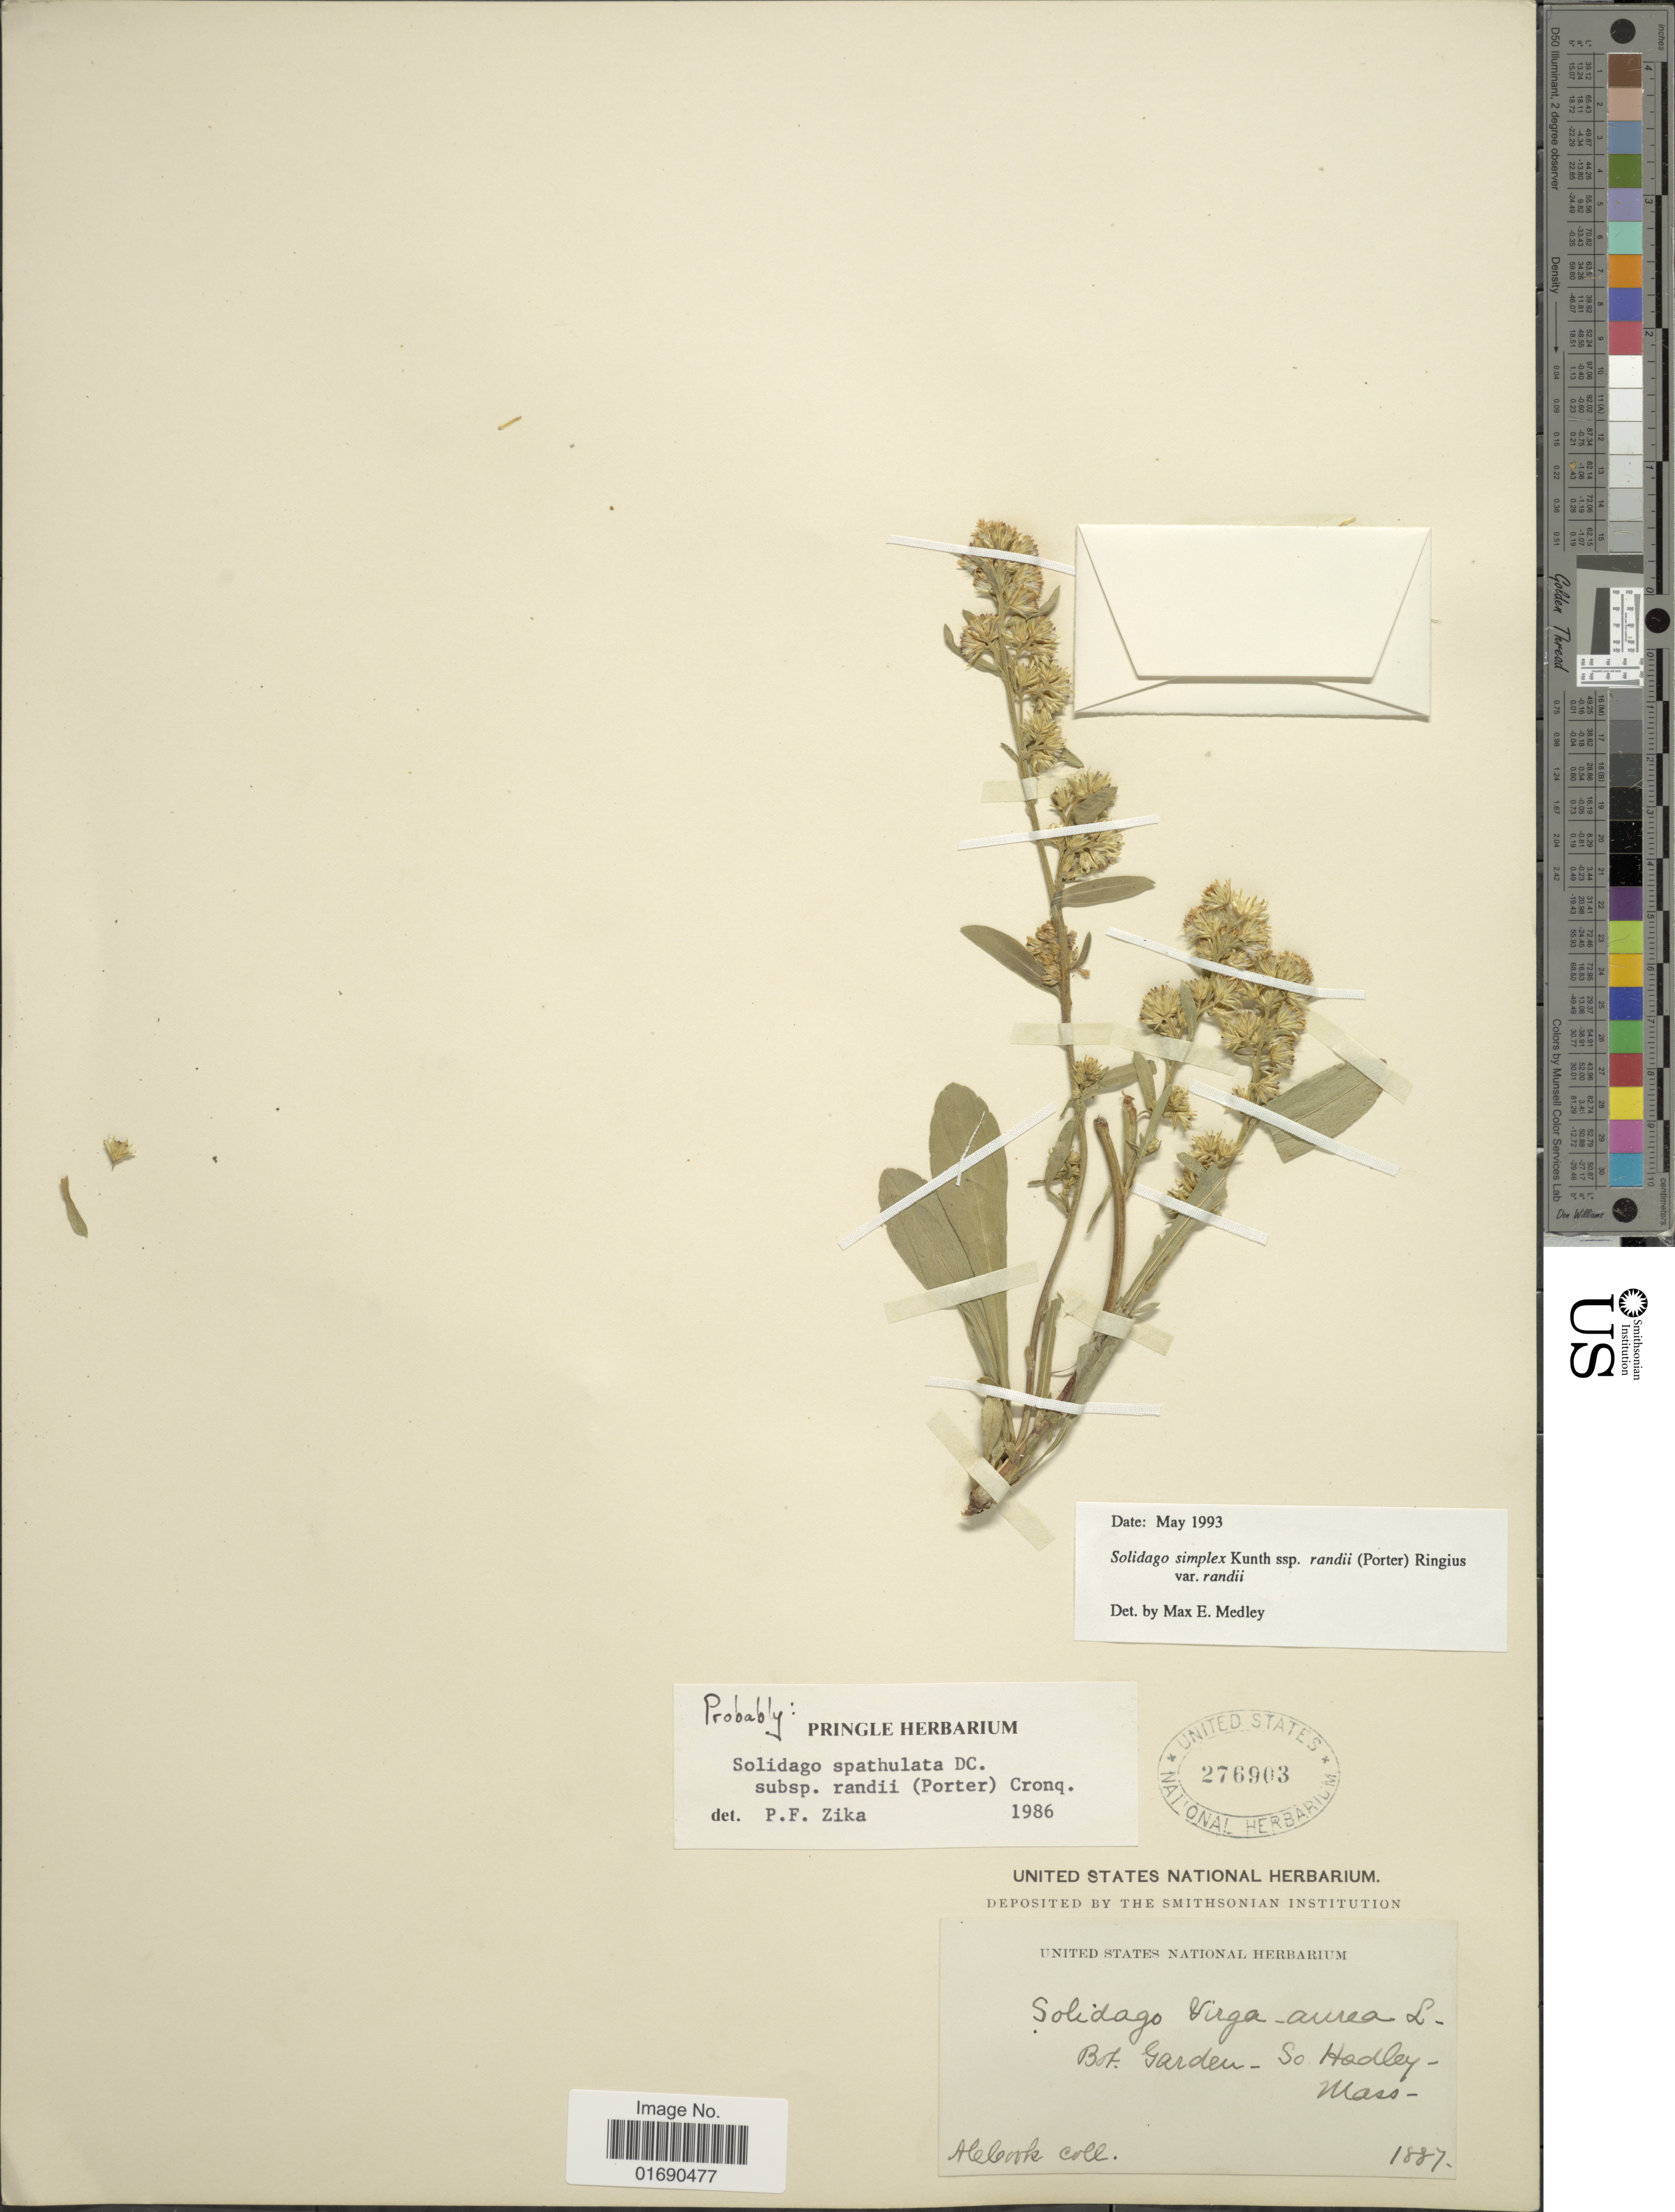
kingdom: Plantae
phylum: Tracheophyta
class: Magnoliopsida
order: Asterales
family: Asteraceae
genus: Solidago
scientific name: Solidago simplex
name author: Kunth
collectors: A. Cook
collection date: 1887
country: United States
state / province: Massachusetts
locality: Bot Garden - So Hadley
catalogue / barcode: US 276903